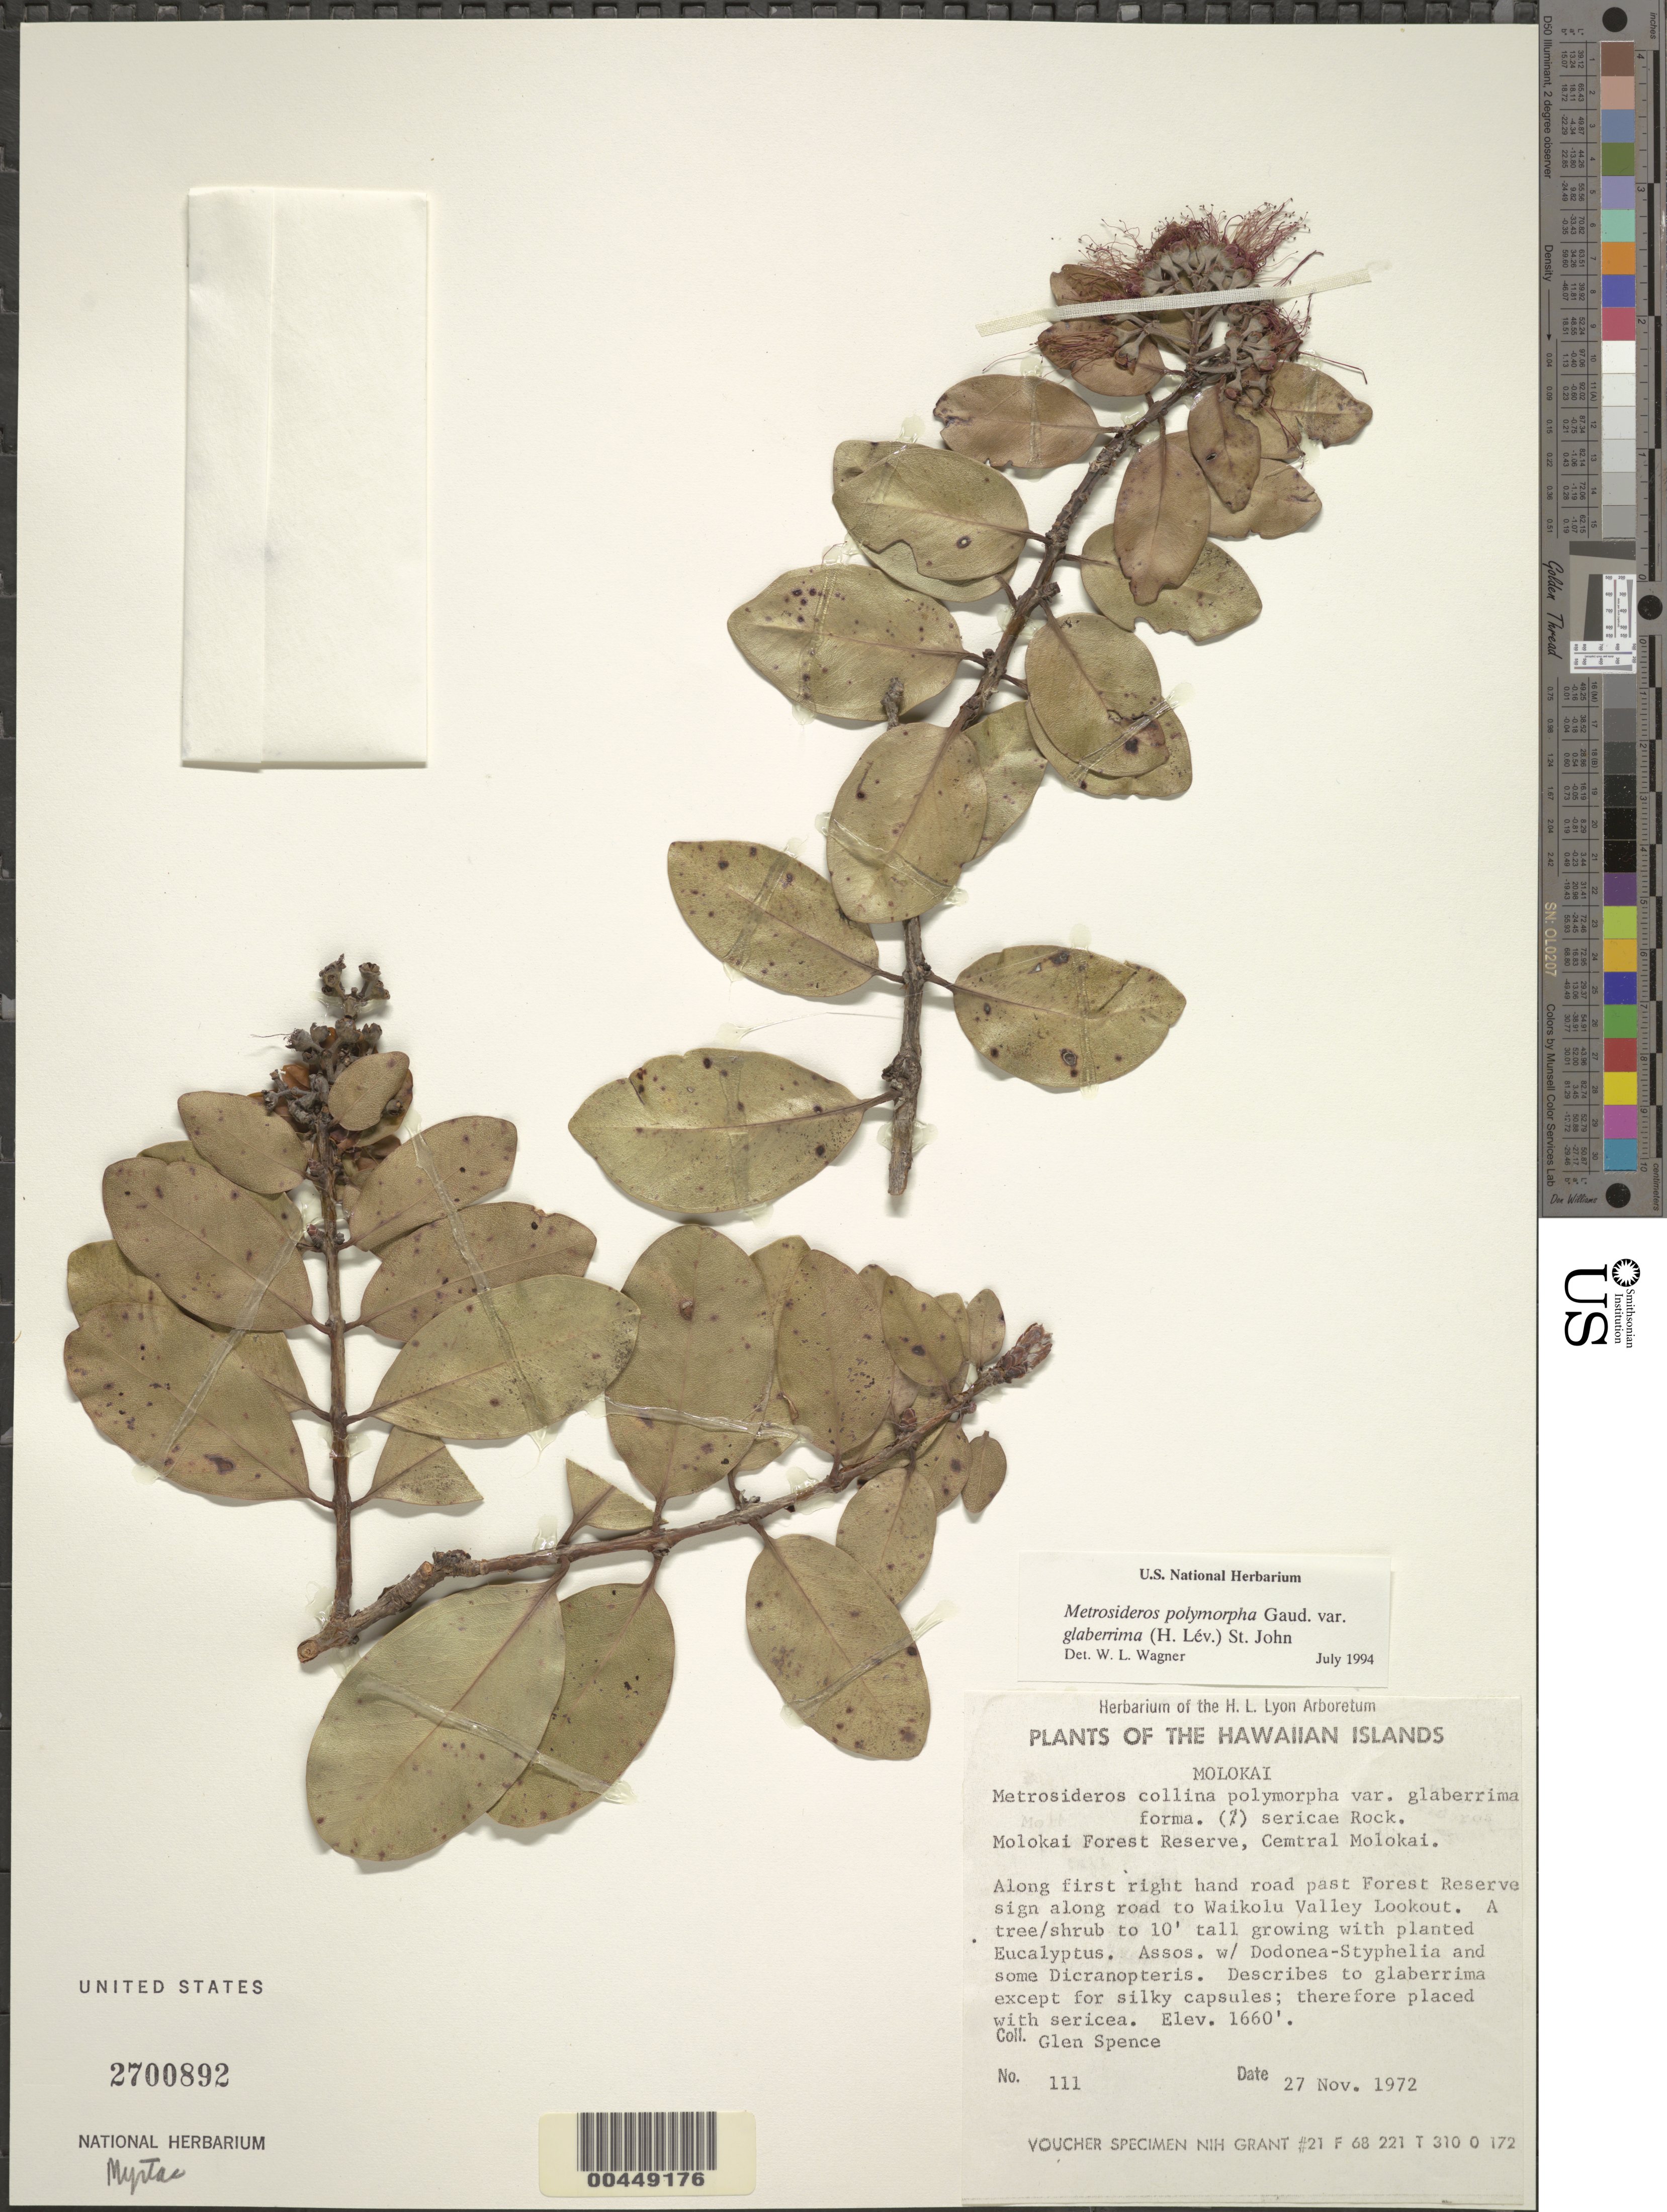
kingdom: Plantae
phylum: Tracheophyta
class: Magnoliopsida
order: Myrtales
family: Myrtaceae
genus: Metrosideros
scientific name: Metrosideros polymorpha var. glaberrima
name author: (H. Lév.) H. St. John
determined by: Wagner, W. L., (BOT), Smithsonian Institution - National Museum of Natural History (UNITED STATES)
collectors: G. Spence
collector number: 111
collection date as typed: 27 Nov 1972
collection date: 1972-11-27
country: United States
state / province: Hawaii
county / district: Maui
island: Moloka'i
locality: Molokai Forest Res., Central Molokai, along first right hand road past Forest Reserve sign along road to Waikolu Valley Lookout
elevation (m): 506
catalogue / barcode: US 2700892